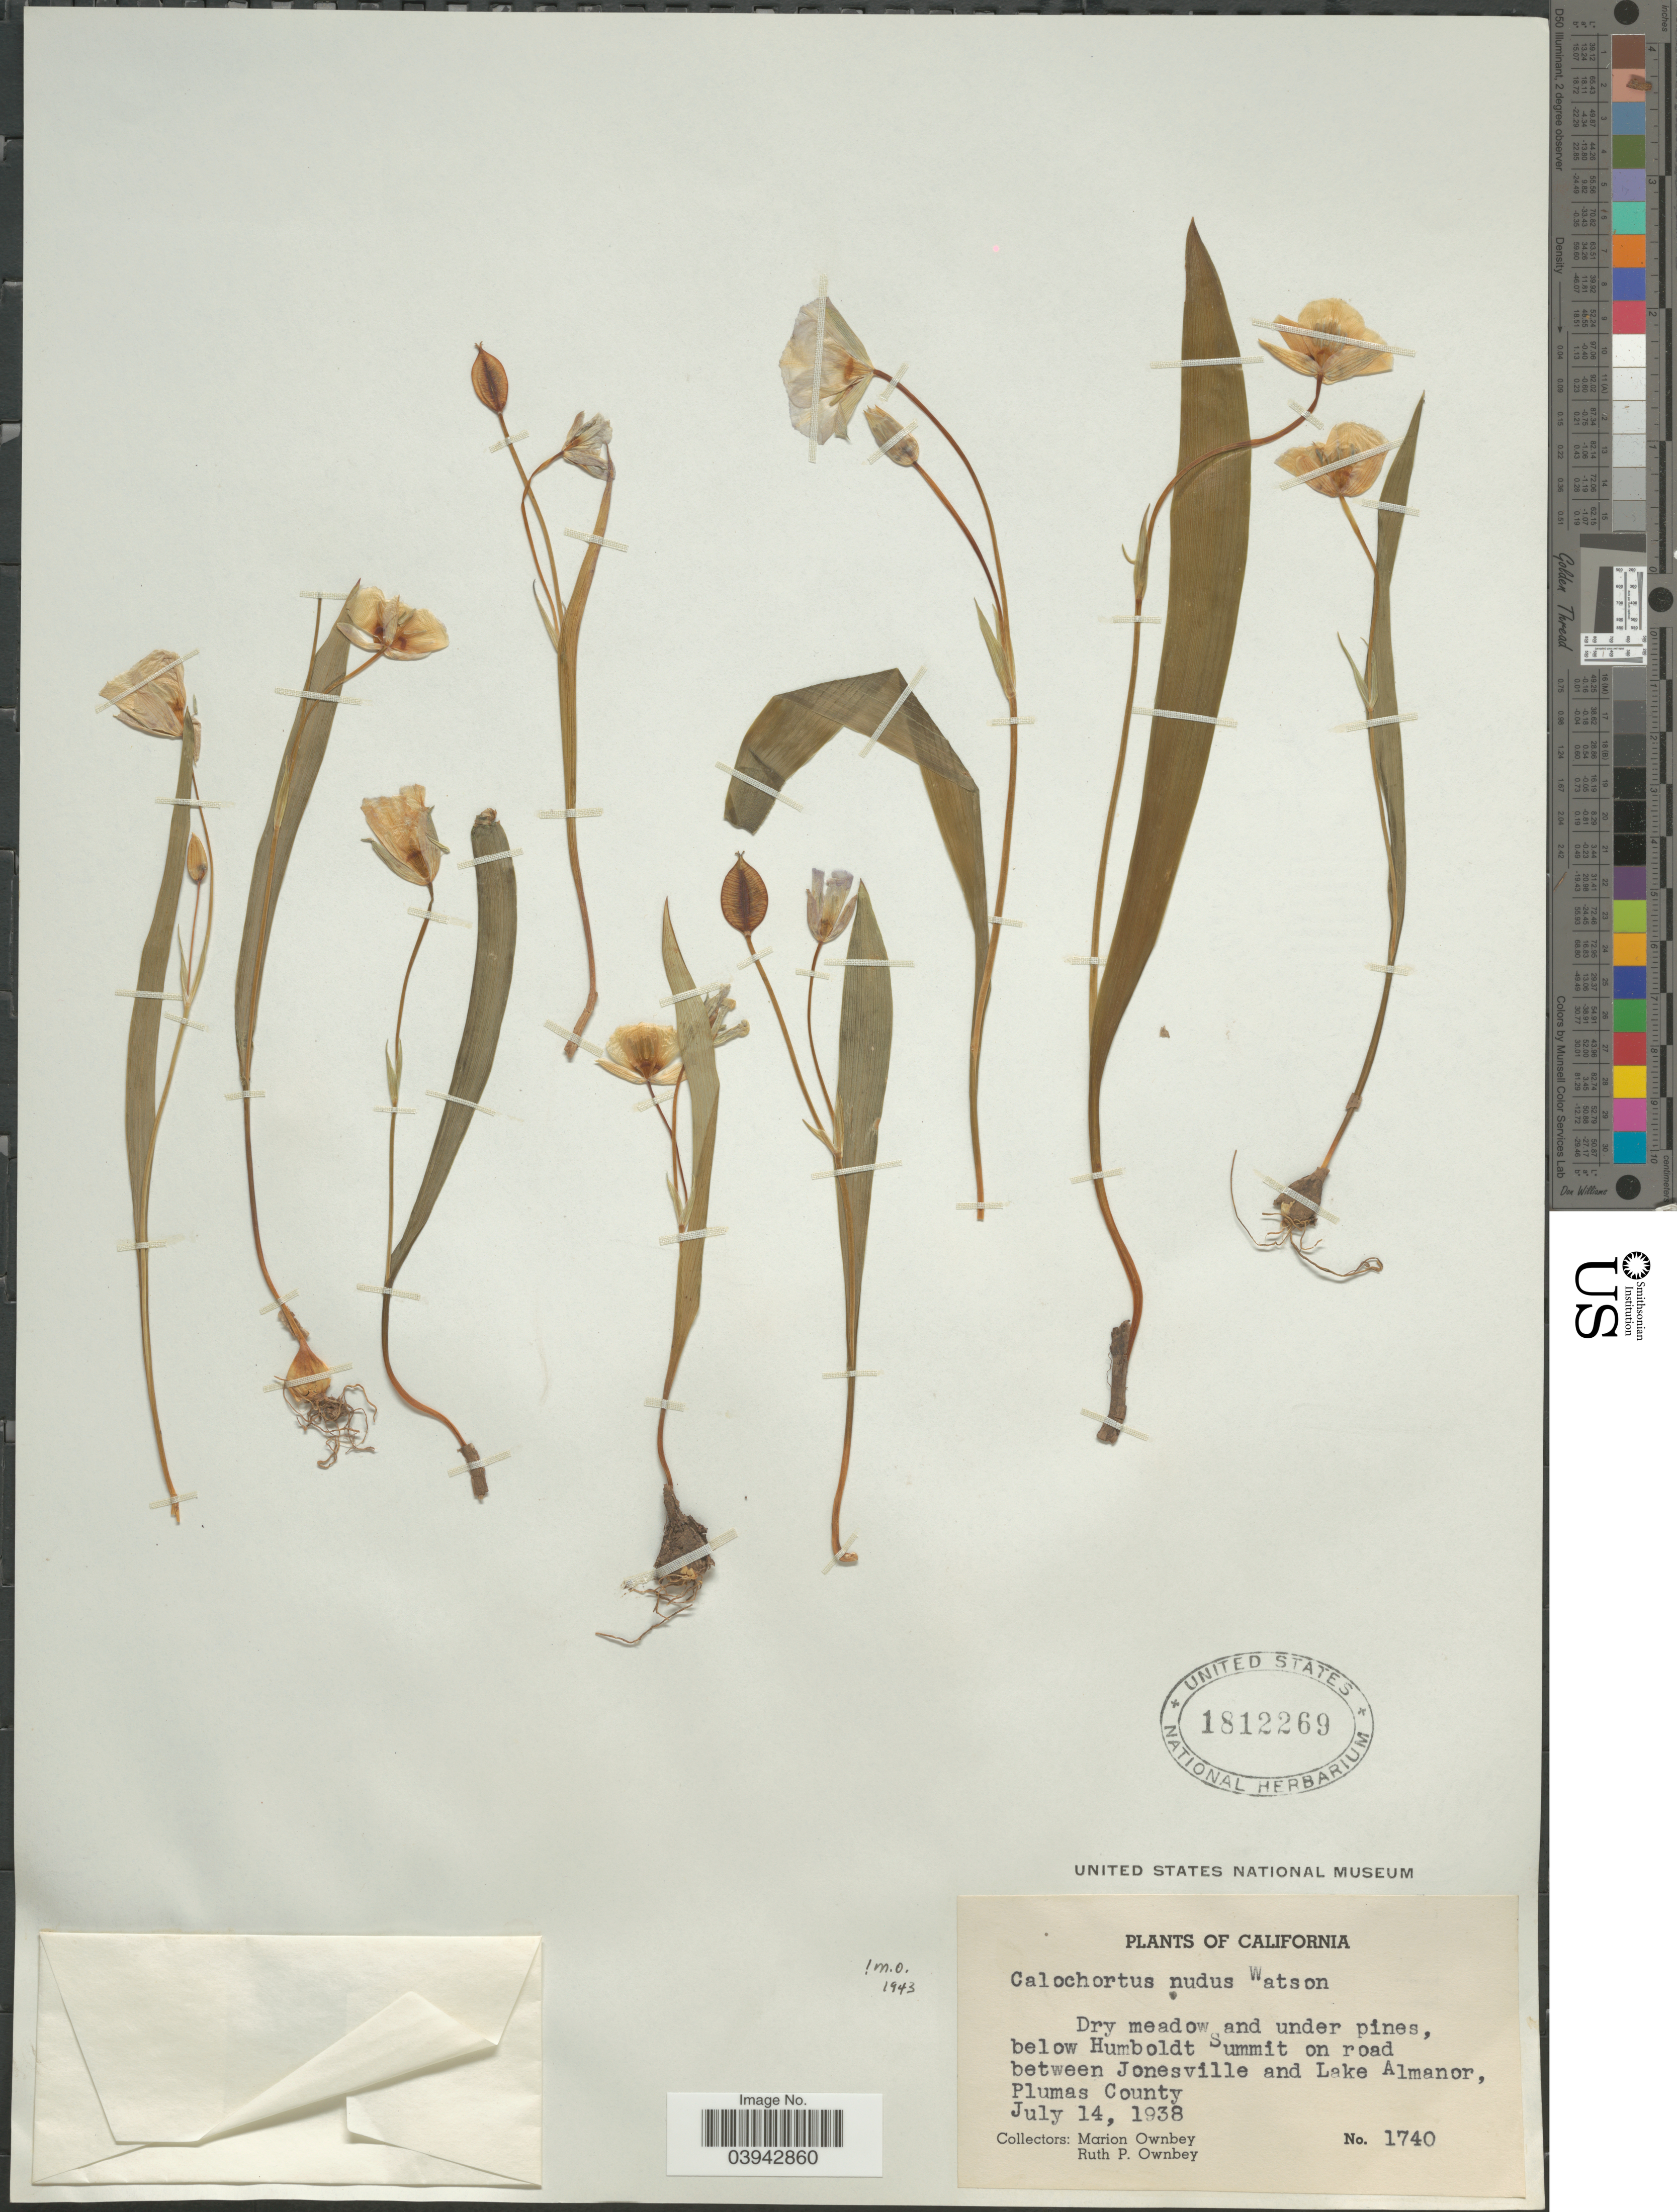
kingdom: Plantae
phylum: Tracheophyta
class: Liliopsida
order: Liliales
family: Liliaceae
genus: Calochortus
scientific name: Calochortus nudus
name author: S. Watson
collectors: M. Ownbey & R. Ownbey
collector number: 1740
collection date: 1938-07-14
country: United States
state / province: California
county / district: Plumas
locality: Below Humboldt Summit on road between Jonesville and Lake Almanor, Plumas County.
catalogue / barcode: US 1812269